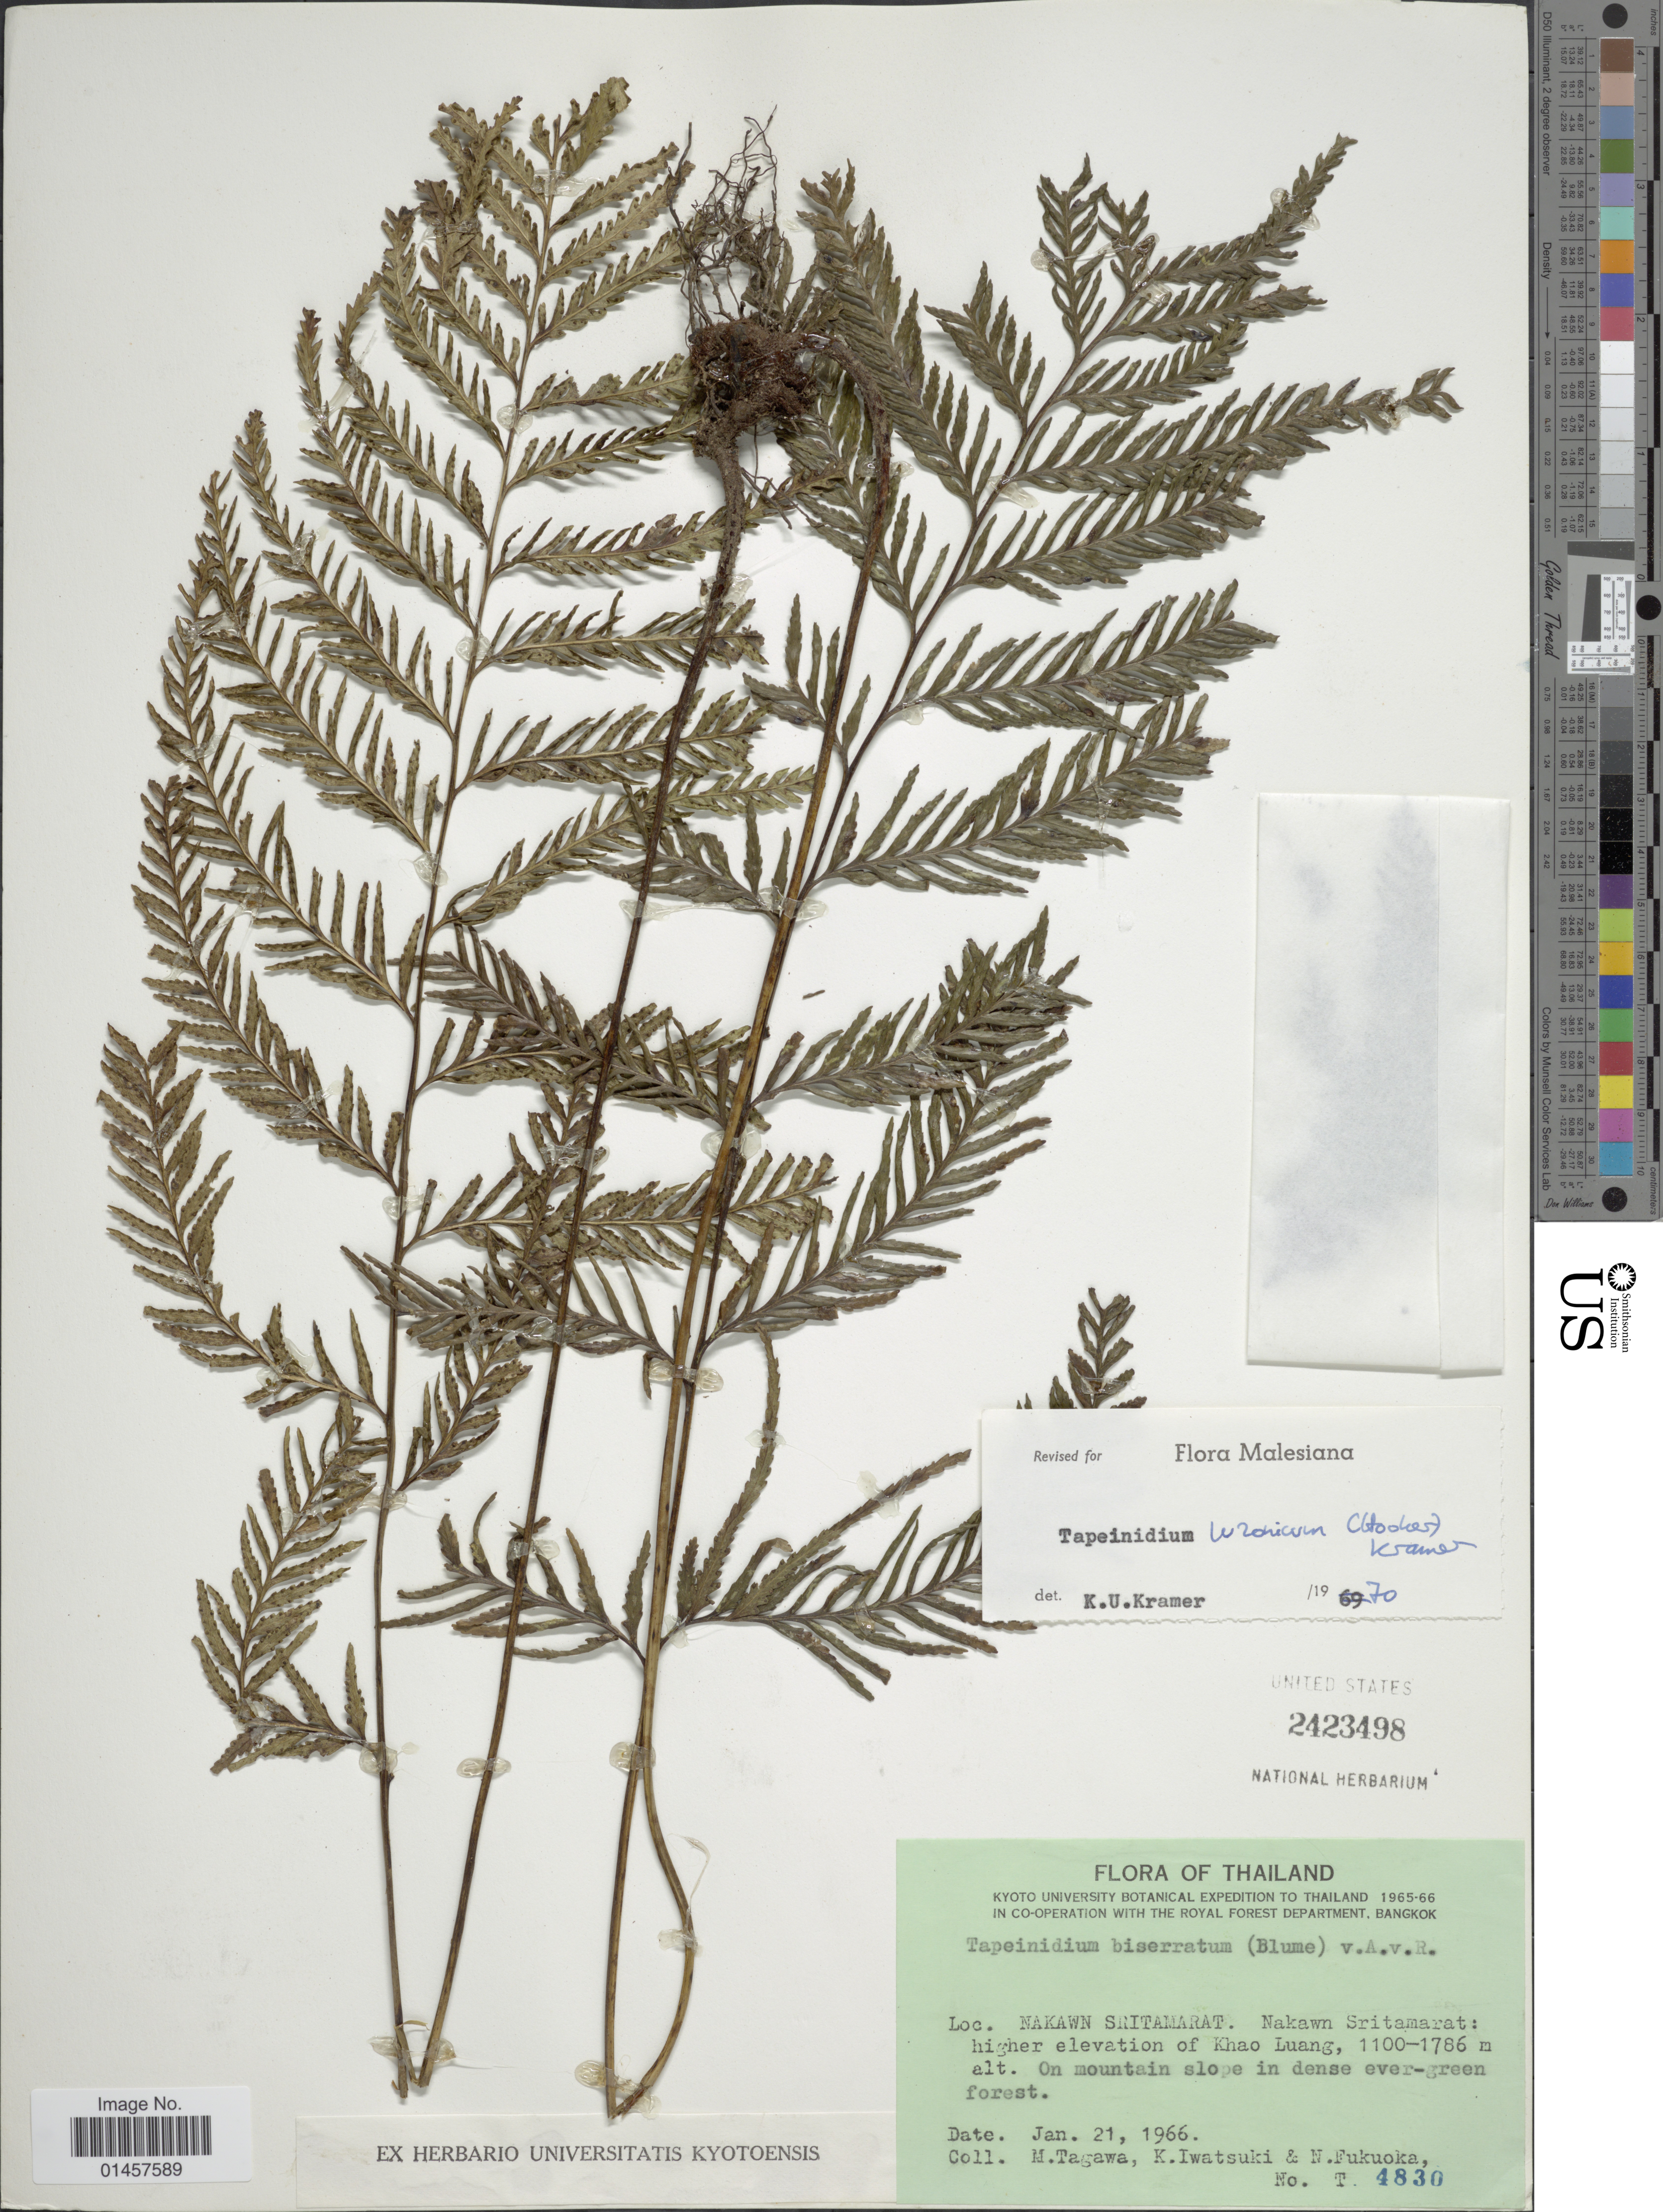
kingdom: Plantae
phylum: Tracheophyta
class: Polypodiopsida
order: Polypodiales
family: Lindsaeaceae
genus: Tapeinidium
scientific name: Tapeinidium luzonicum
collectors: M. Tagawa, K. Iwatsuki & N. Fukuoka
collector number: T4830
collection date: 1966-01-21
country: Thailand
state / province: Nakhon Si Thammarat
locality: Nakawn Sritamarat, Higher elevation of Khao Luang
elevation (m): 1100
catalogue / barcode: US 2423498